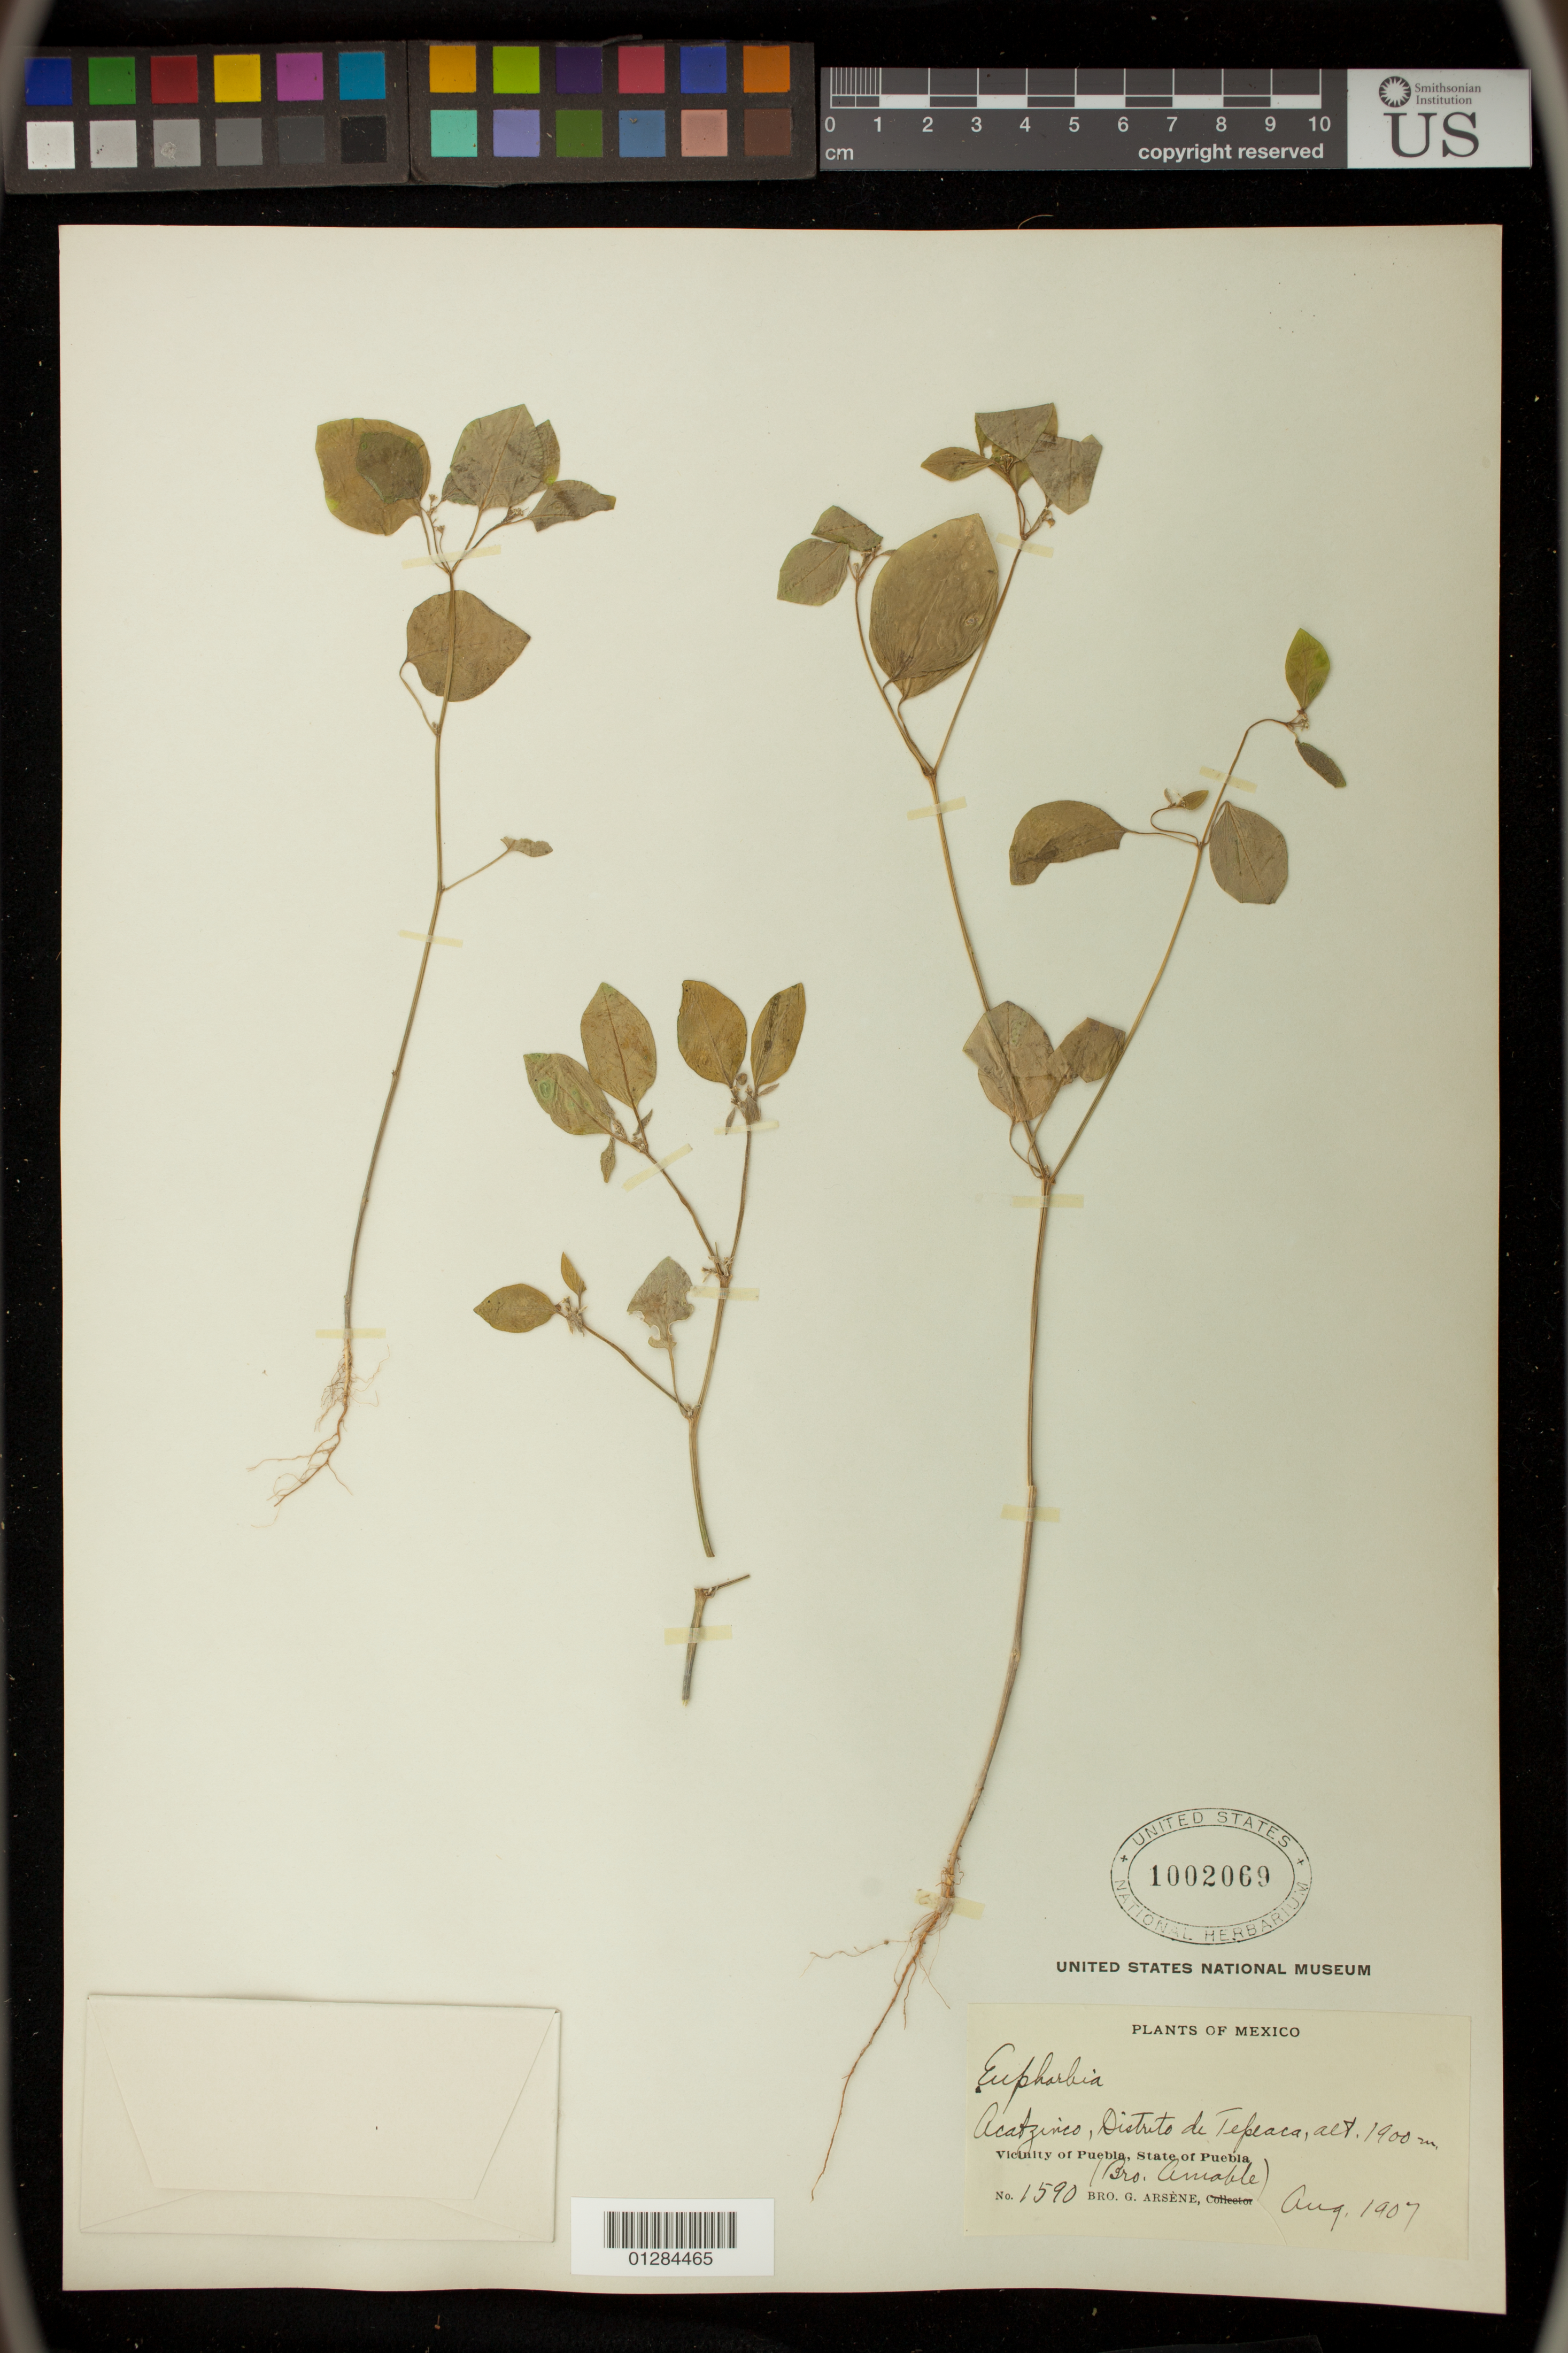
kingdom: Plantae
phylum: Tracheophyta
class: Magnoliopsida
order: Malpighiales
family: Euphorbiaceae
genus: Euphorbia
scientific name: Euphorbia triphylla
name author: (Klotzsch & Garcke) Oudejans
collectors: Bro. G. Arsène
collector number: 1590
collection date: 1907-08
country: Mexico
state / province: Puebla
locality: Acatzinco, Distrito de Tepeaca, Vicinity of Puebla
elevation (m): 1900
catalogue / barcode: US 1002069